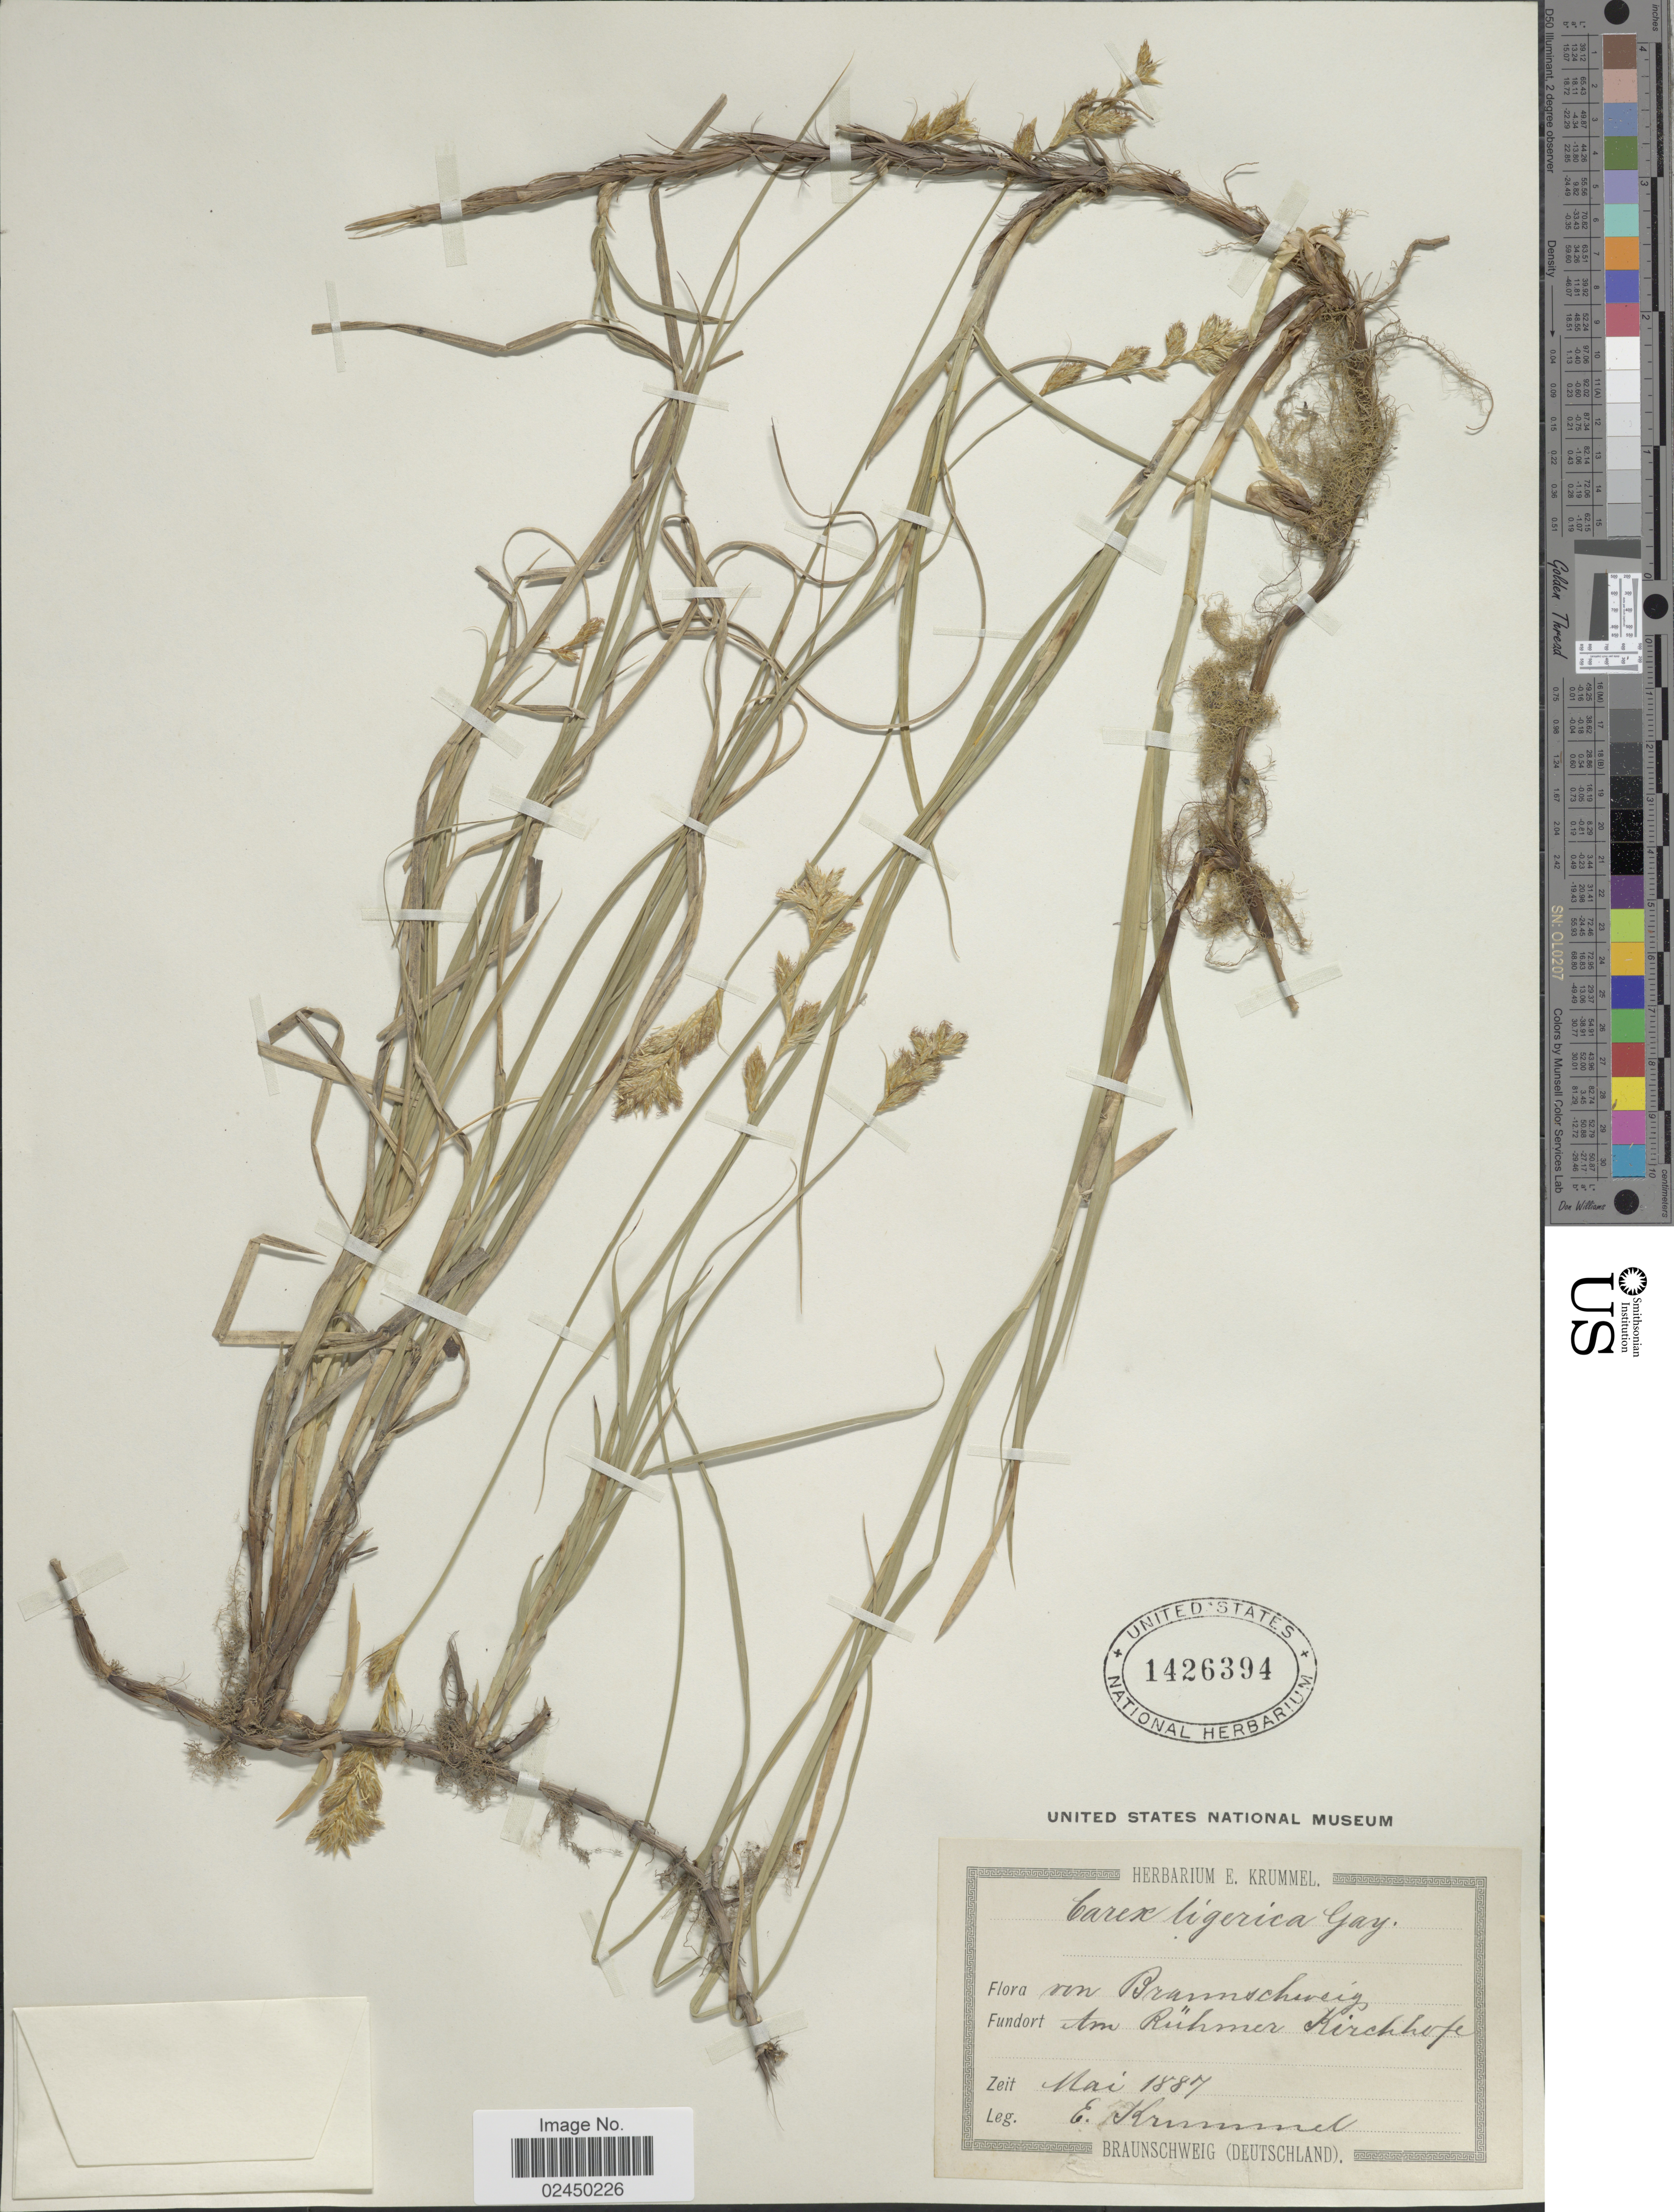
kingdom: Plantae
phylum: Tracheophyta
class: Liliopsida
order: Poales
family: Cyperaceae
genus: Carex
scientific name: Carex colchica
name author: J. Gay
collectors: E. Krummel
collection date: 1887-05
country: Germany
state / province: Niedersachsen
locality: Von Braunschweig, Am Rühmer Kirchhofe [interpreted]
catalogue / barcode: US 1426394